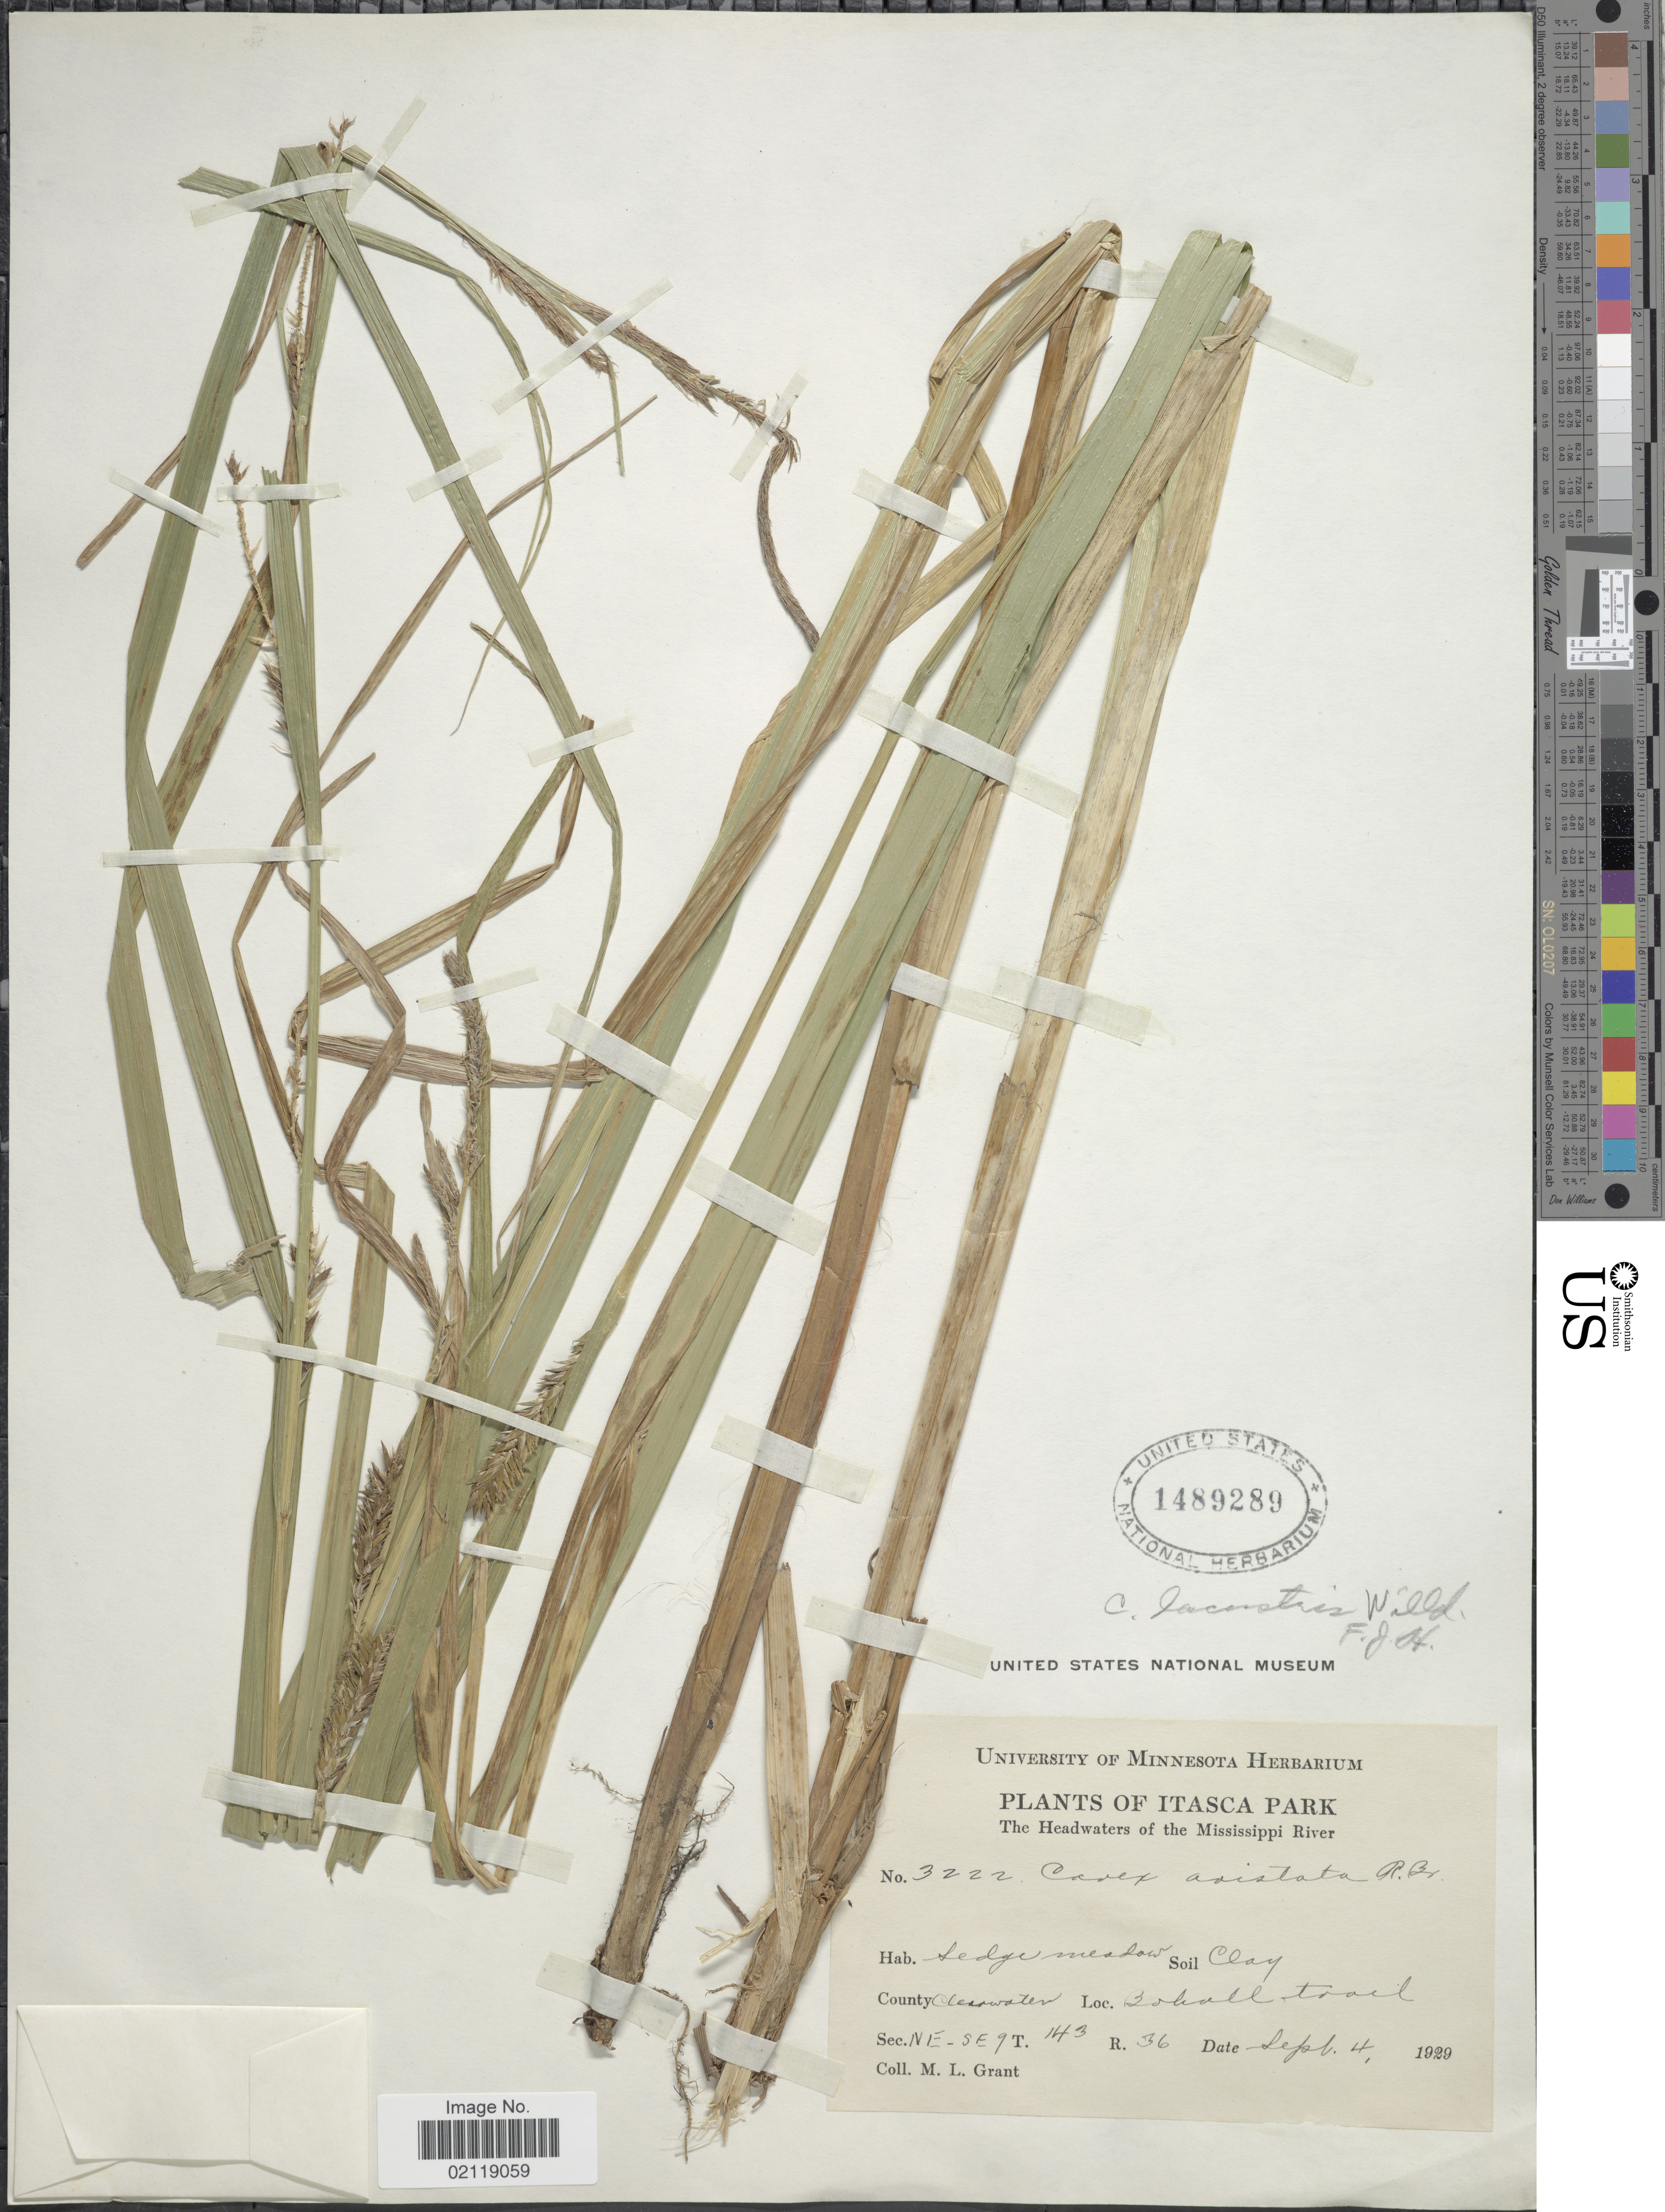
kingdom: Plantae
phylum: Tracheophyta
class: Liliopsida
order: Poales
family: Cyperaceae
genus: Carex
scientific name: Carex lacustris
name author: Willd.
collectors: M. L. Grant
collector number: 3222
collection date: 1929-09-04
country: United States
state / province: Minnesota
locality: Itasca Park. The Headwaters of the Mississippi River. County: Clearwater. Bokall trail. Sec.NE-SE9T. 143 R. 36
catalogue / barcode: US 1489289